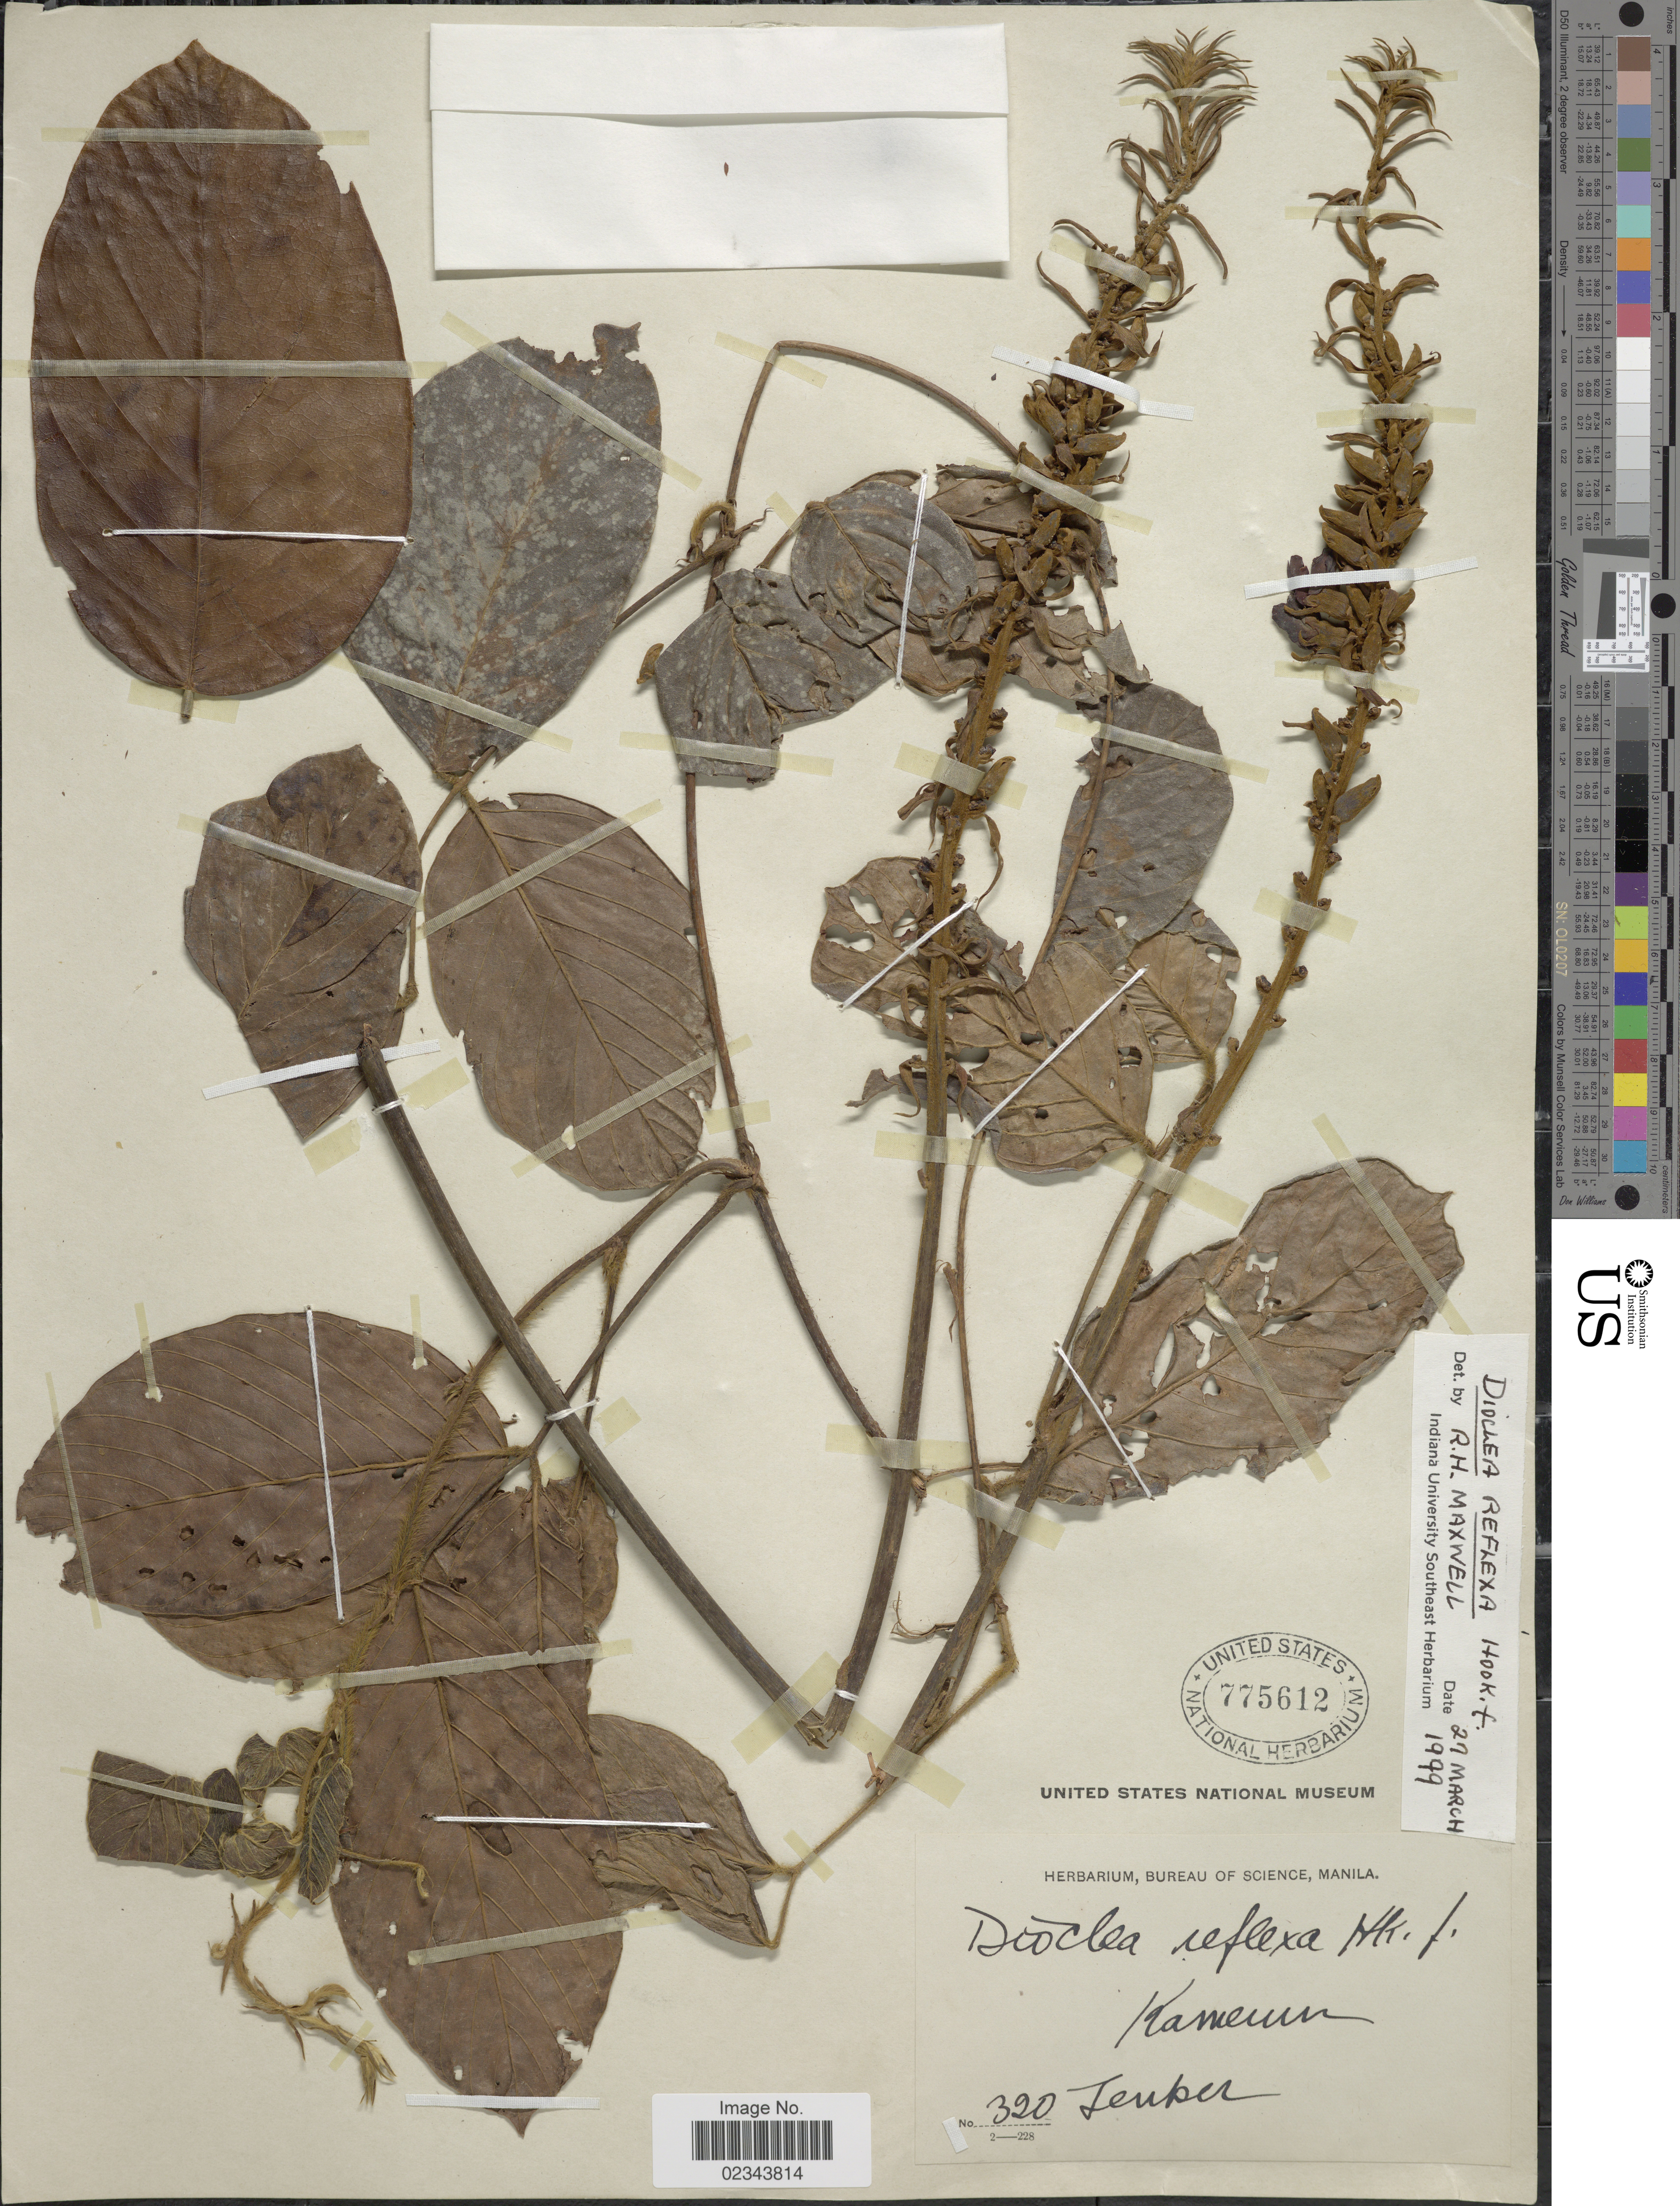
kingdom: Plantae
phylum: Tracheophyta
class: Magnoliopsida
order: Fabales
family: Fabaceae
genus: Macropsychanthus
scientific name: Macropsychanthus comosus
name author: (G. Mey.) L.P. Queiroz & Snak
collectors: G. A. Zenker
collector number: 320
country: Cameroon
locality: Kamerun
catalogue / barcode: US 775612